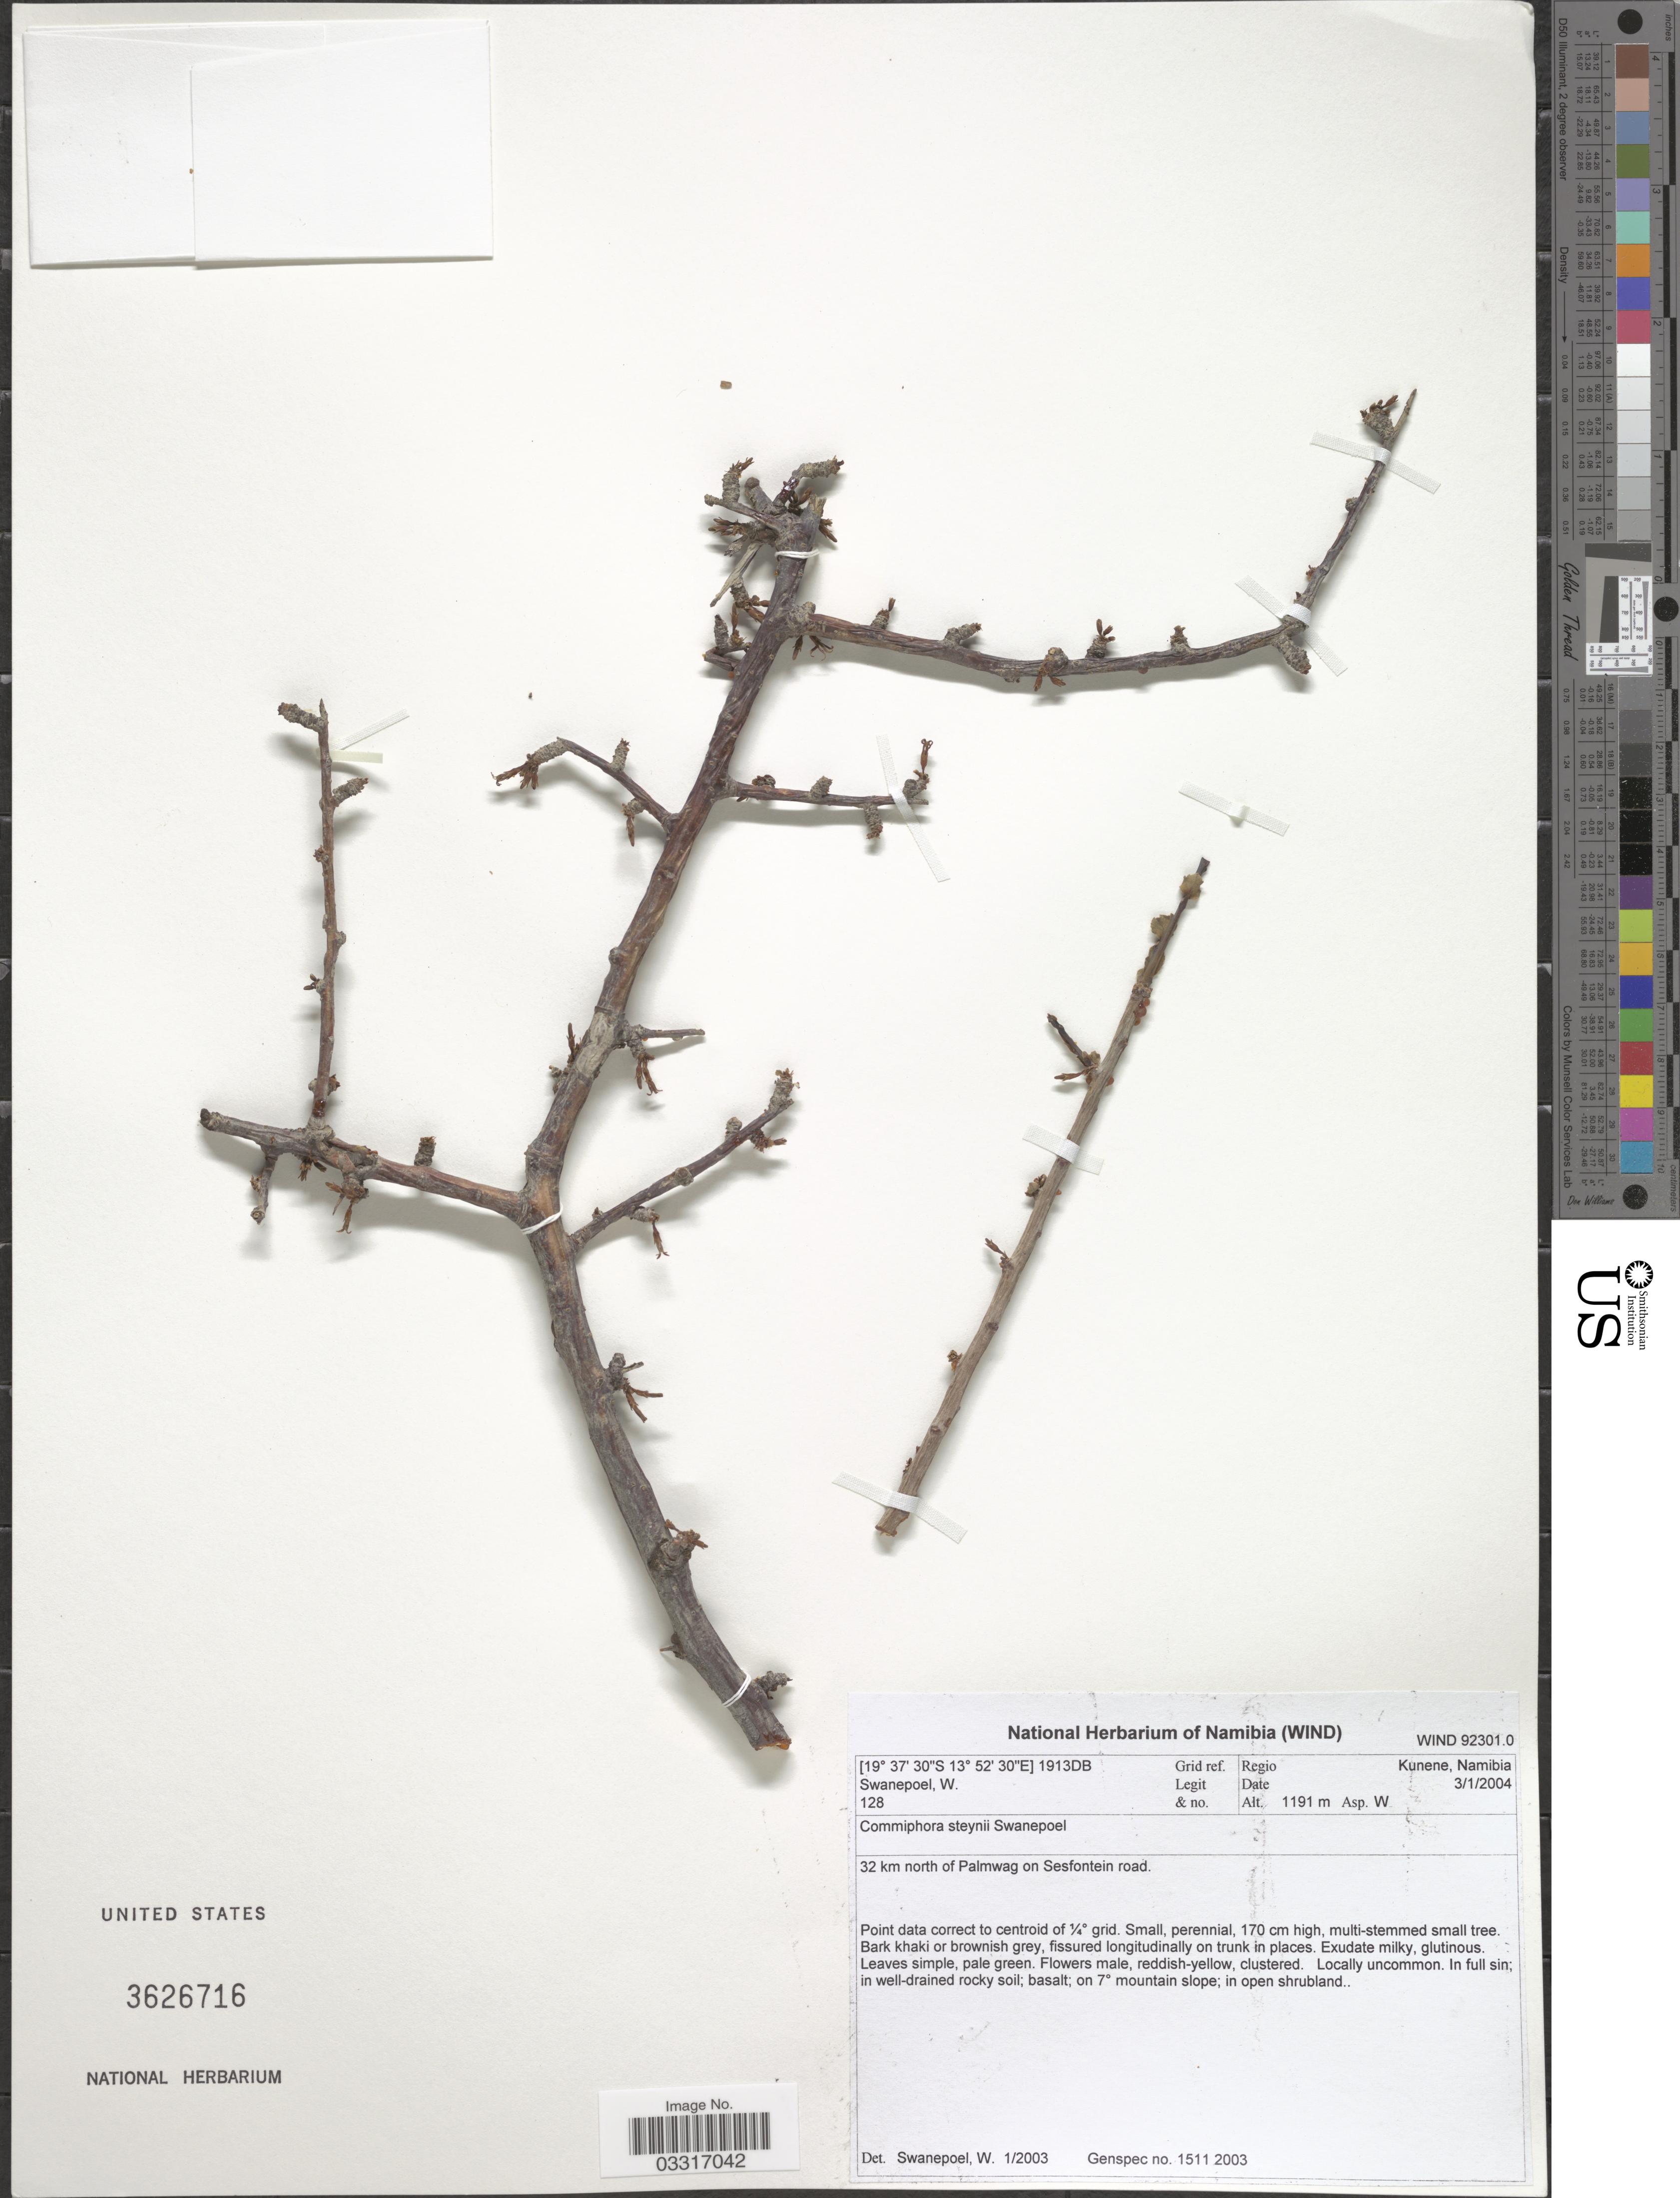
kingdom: Plantae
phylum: Tracheophyta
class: Magnoliopsida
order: Sapindales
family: Burseraceae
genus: Commiphora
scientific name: Commiphora steynii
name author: Swanepoel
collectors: W. Swanepoel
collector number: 128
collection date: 2004-01-03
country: Namibia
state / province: Kunene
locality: Regio Kunene, Namibia. Grid ref. 1913DB. 32 km north of Palmwag on Sesfontein road.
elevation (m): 1191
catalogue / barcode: US 3626716